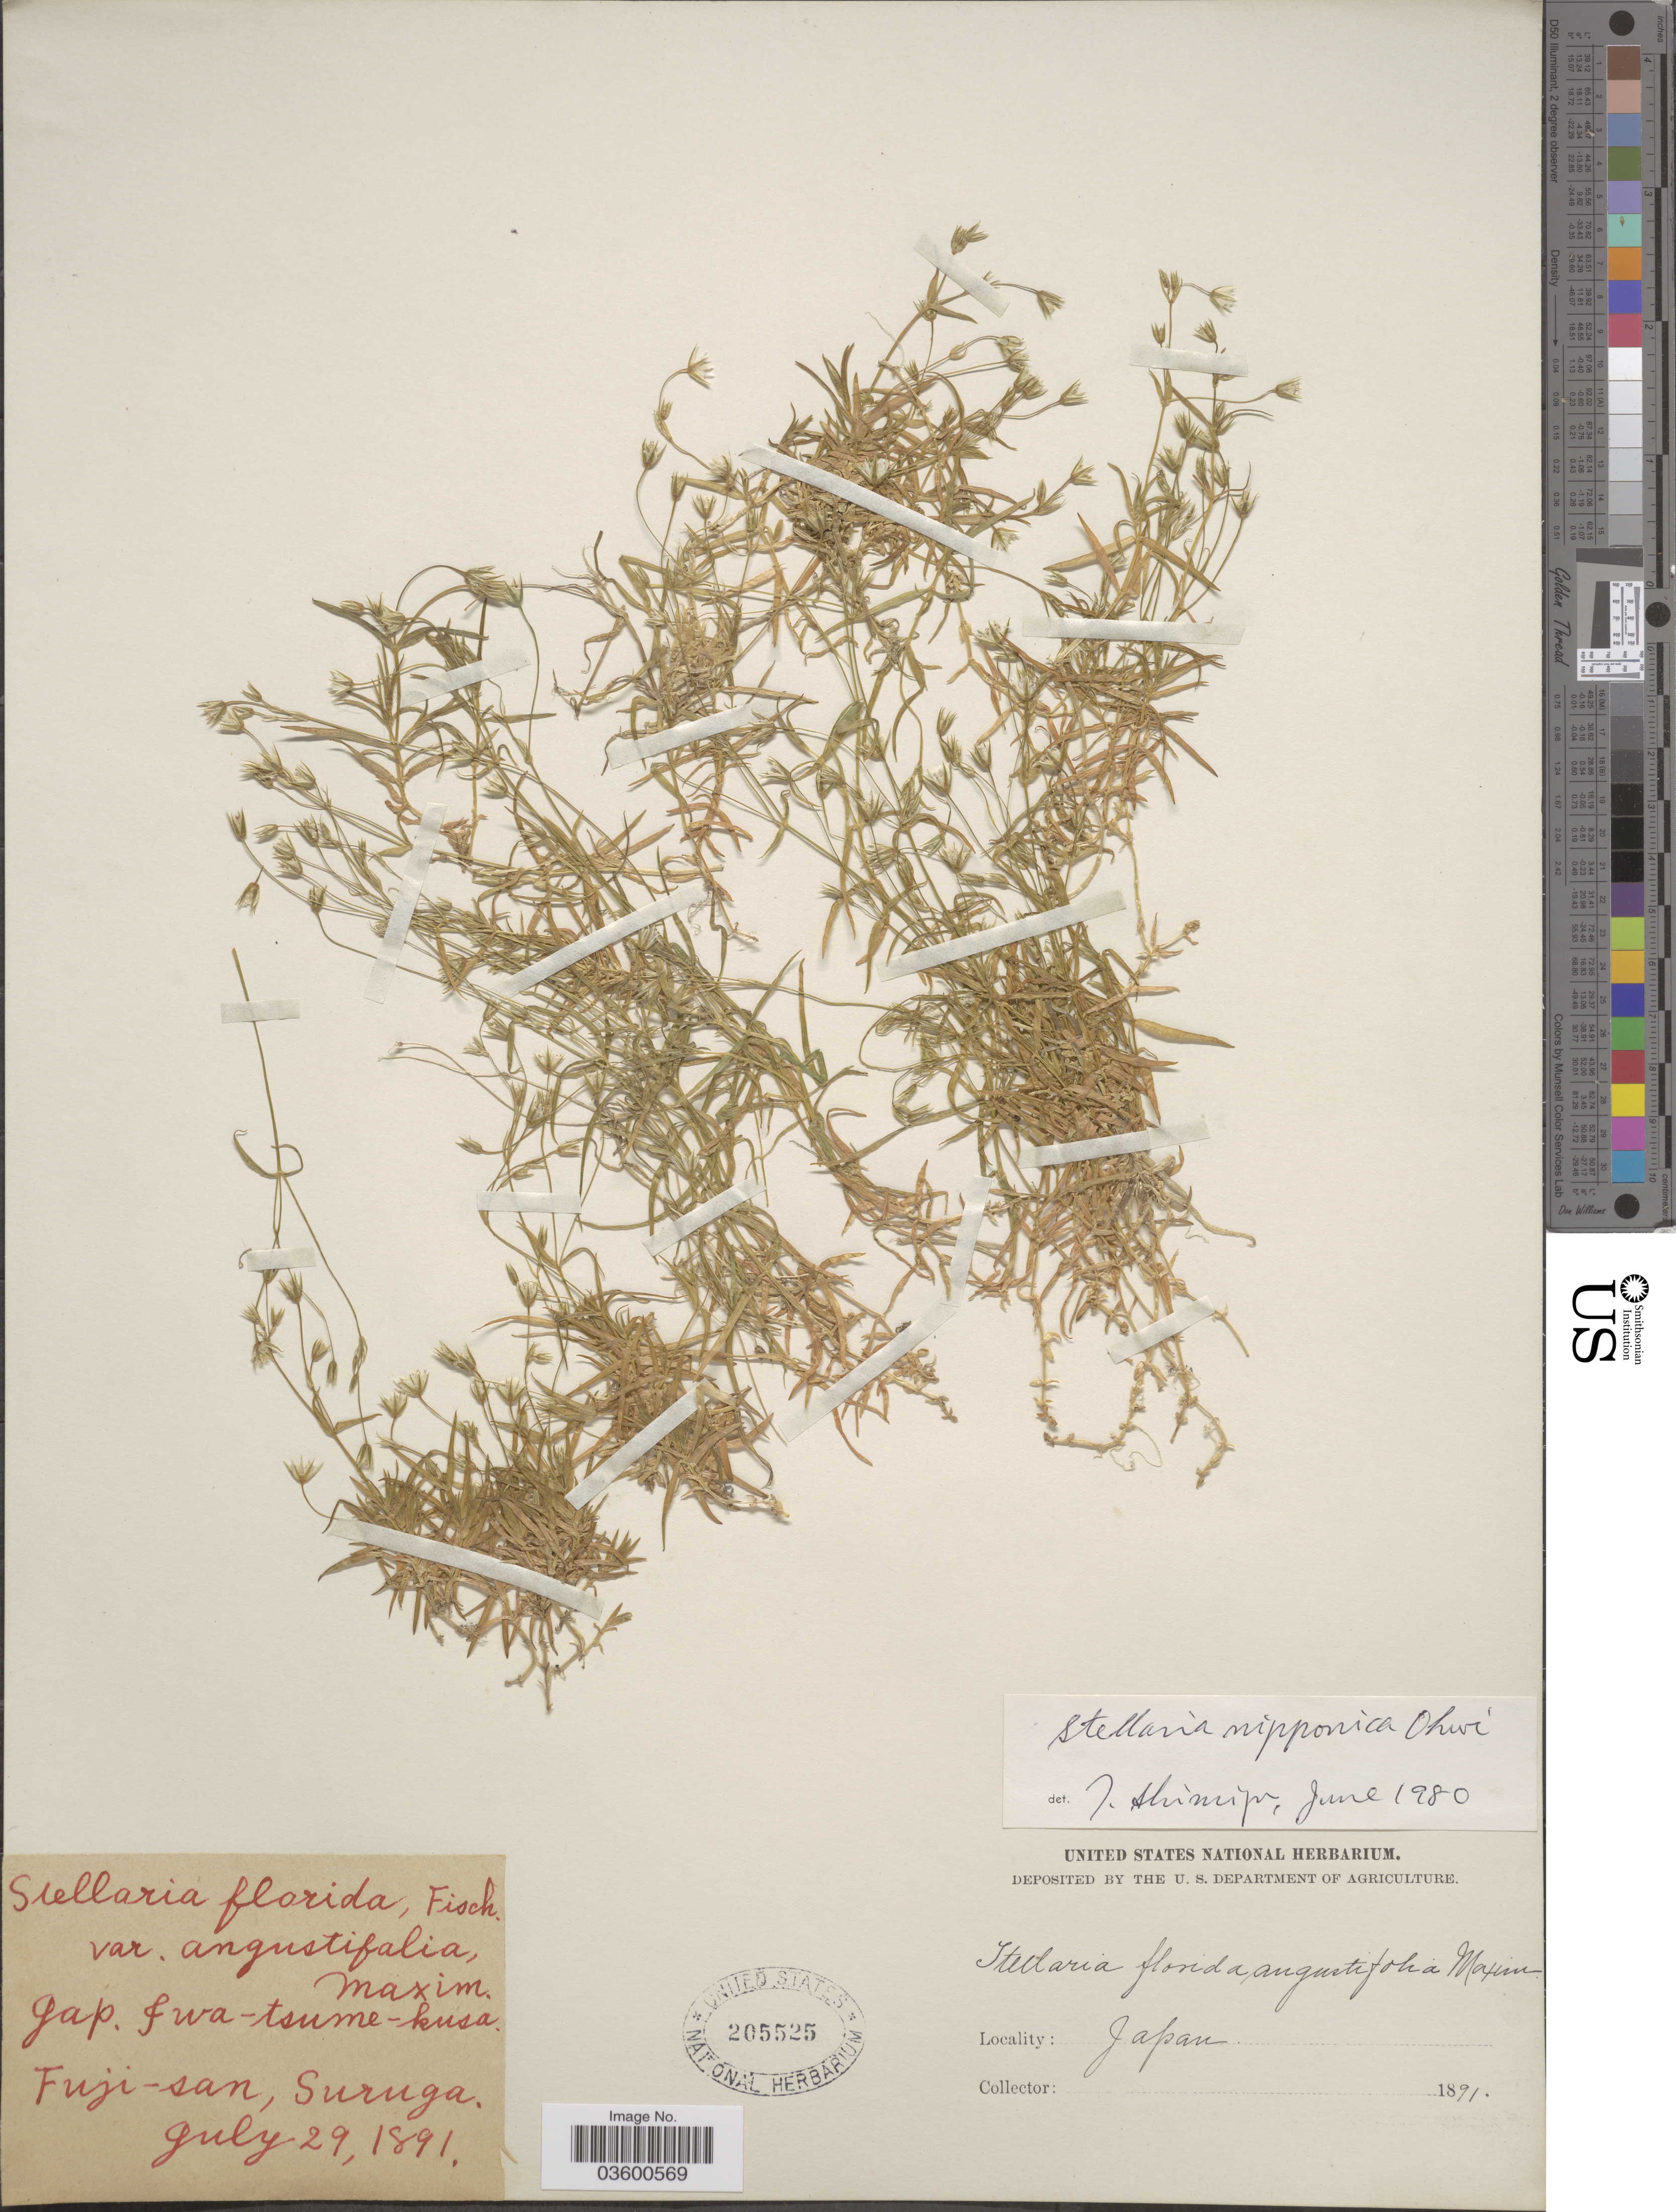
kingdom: Plantae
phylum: Tracheophyta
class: Magnoliopsida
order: Caryophyllales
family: Caryophyllaceae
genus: Stellaria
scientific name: Stellaria nipponica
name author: Ohwi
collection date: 1891-07-29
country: Japan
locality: Fuji-san, Suruga.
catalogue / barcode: US 205525